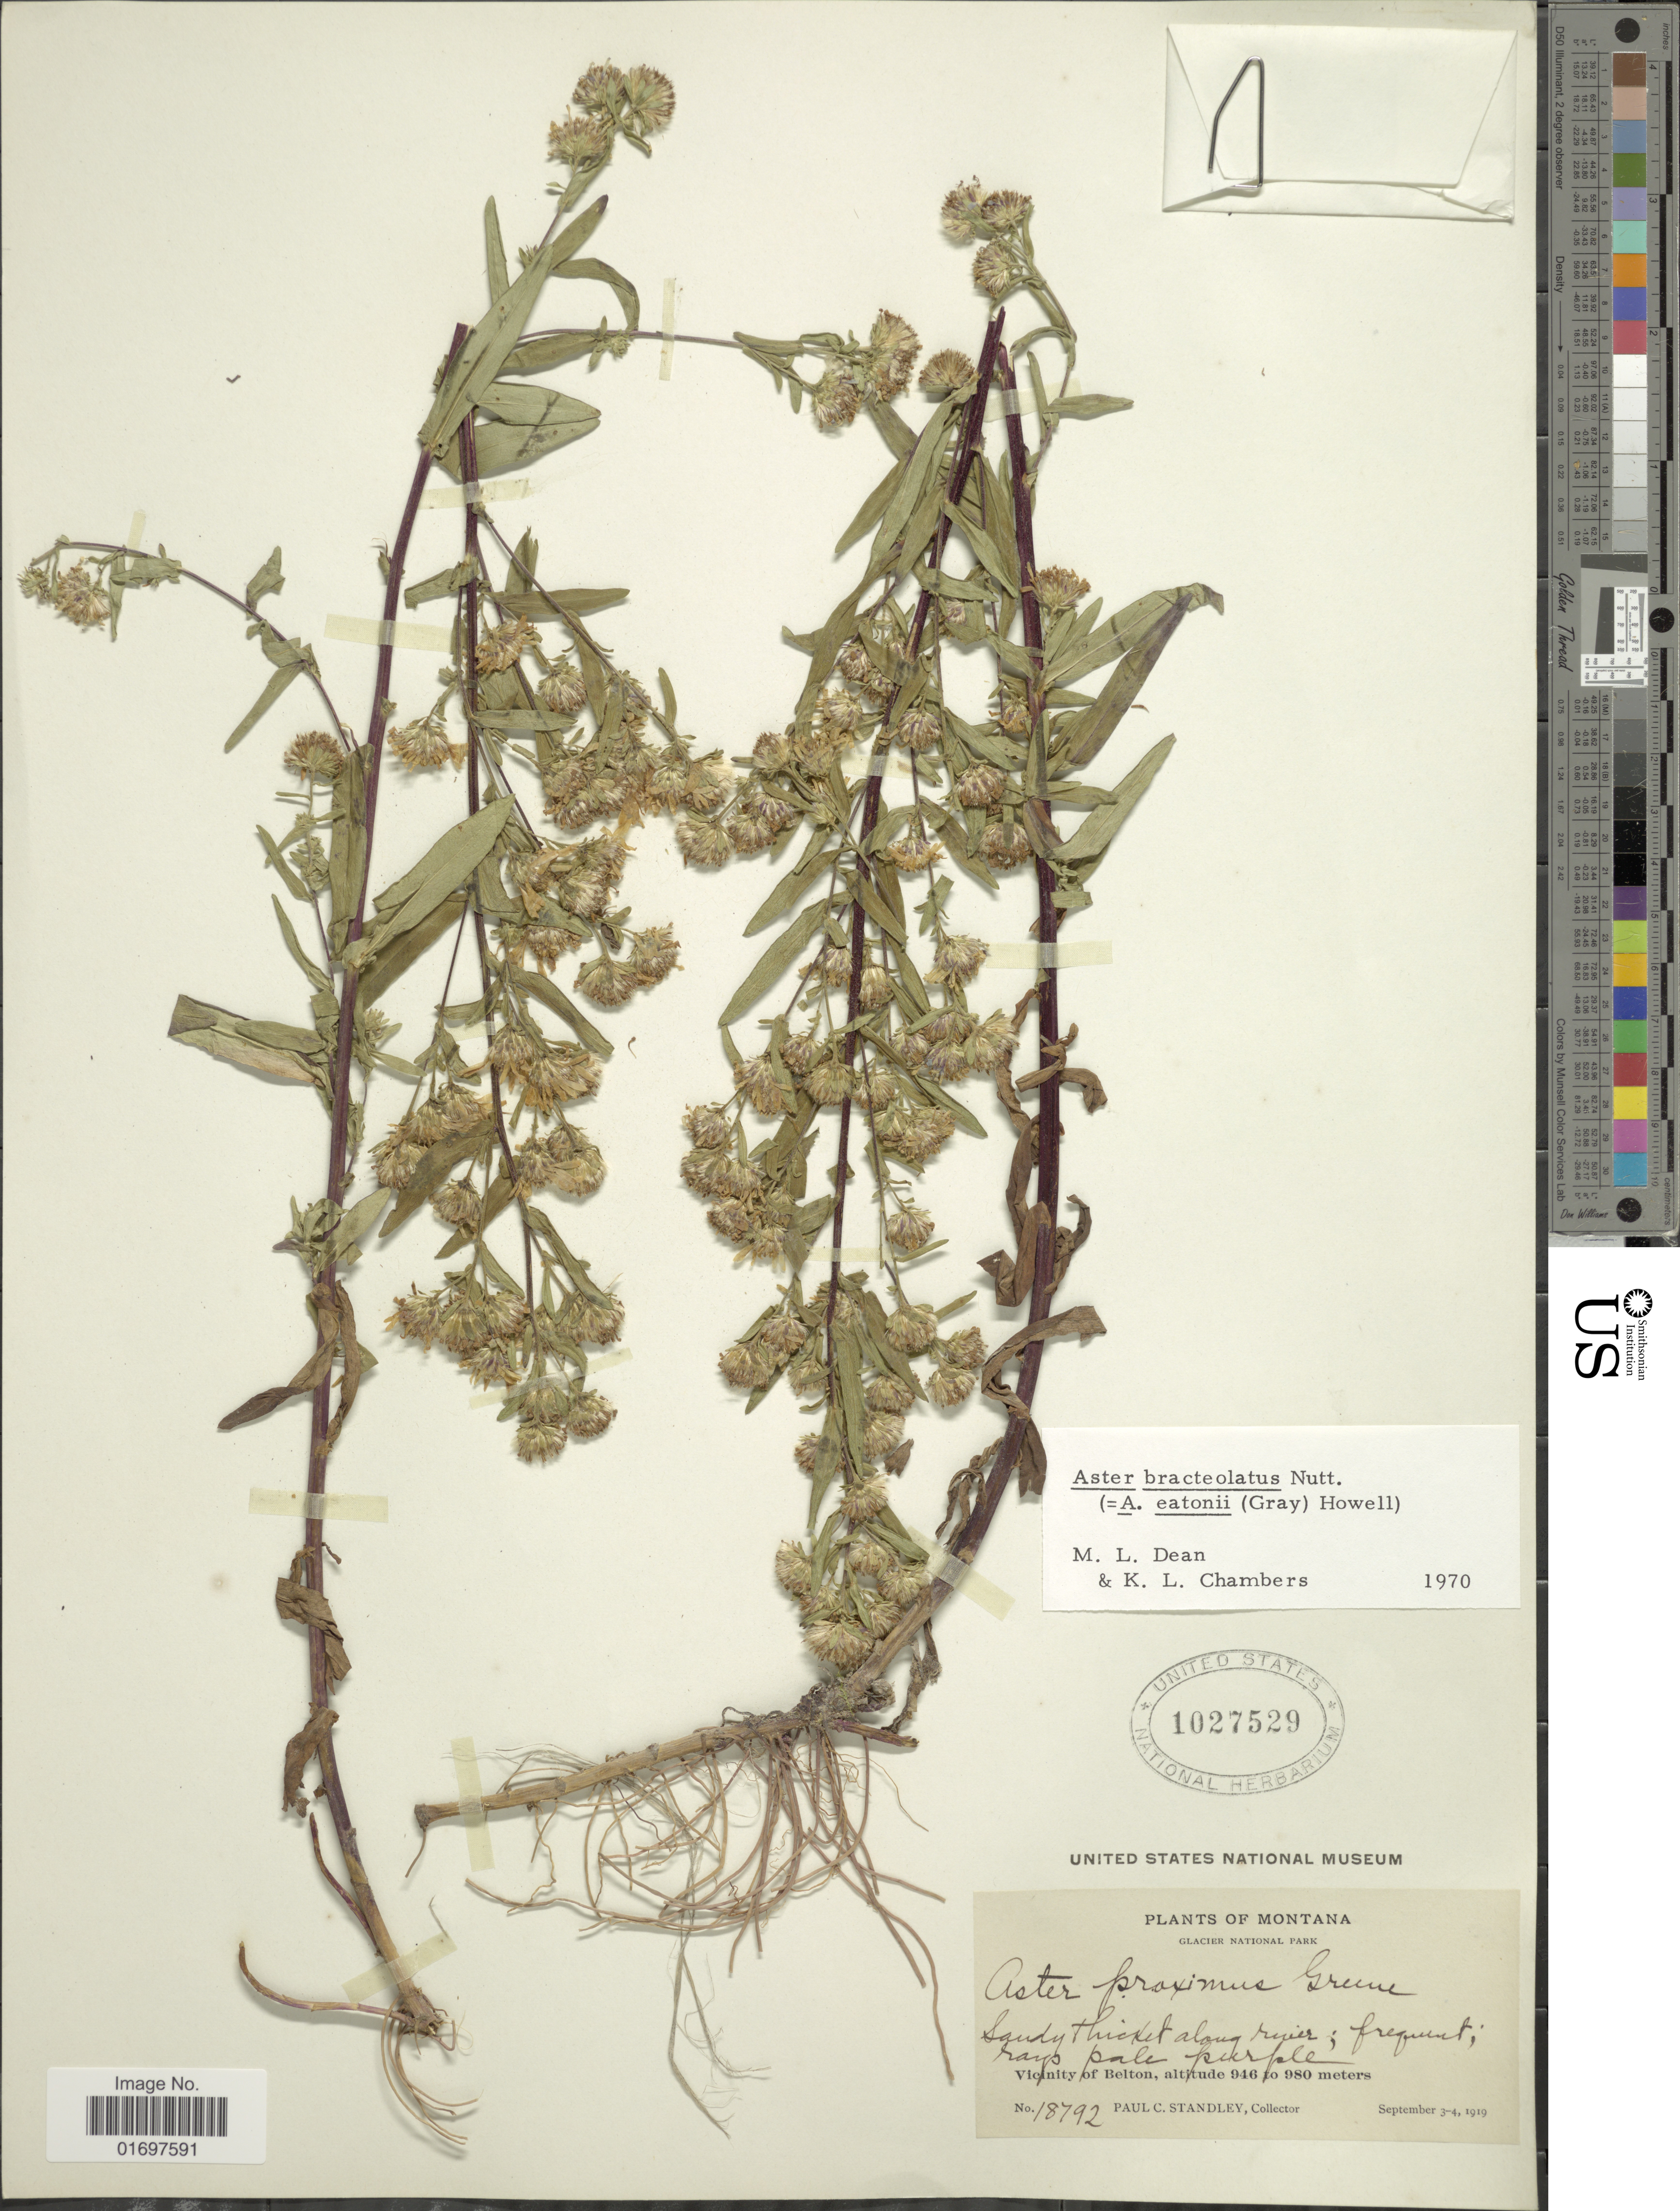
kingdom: Plantae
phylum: Tracheophyta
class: Magnoliopsida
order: Asterales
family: Asteraceae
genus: Symphyotrichum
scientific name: Symphyotrichum bracteolatum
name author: (Nutt.) G.L. Nesom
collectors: P. C. Standley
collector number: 17892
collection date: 1919-09-03/1919-09-04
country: United States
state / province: Montana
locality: Montana, Glacier National Park, Sandy thicket along river, Vicinity of Belton.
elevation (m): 946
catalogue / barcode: US 1027529